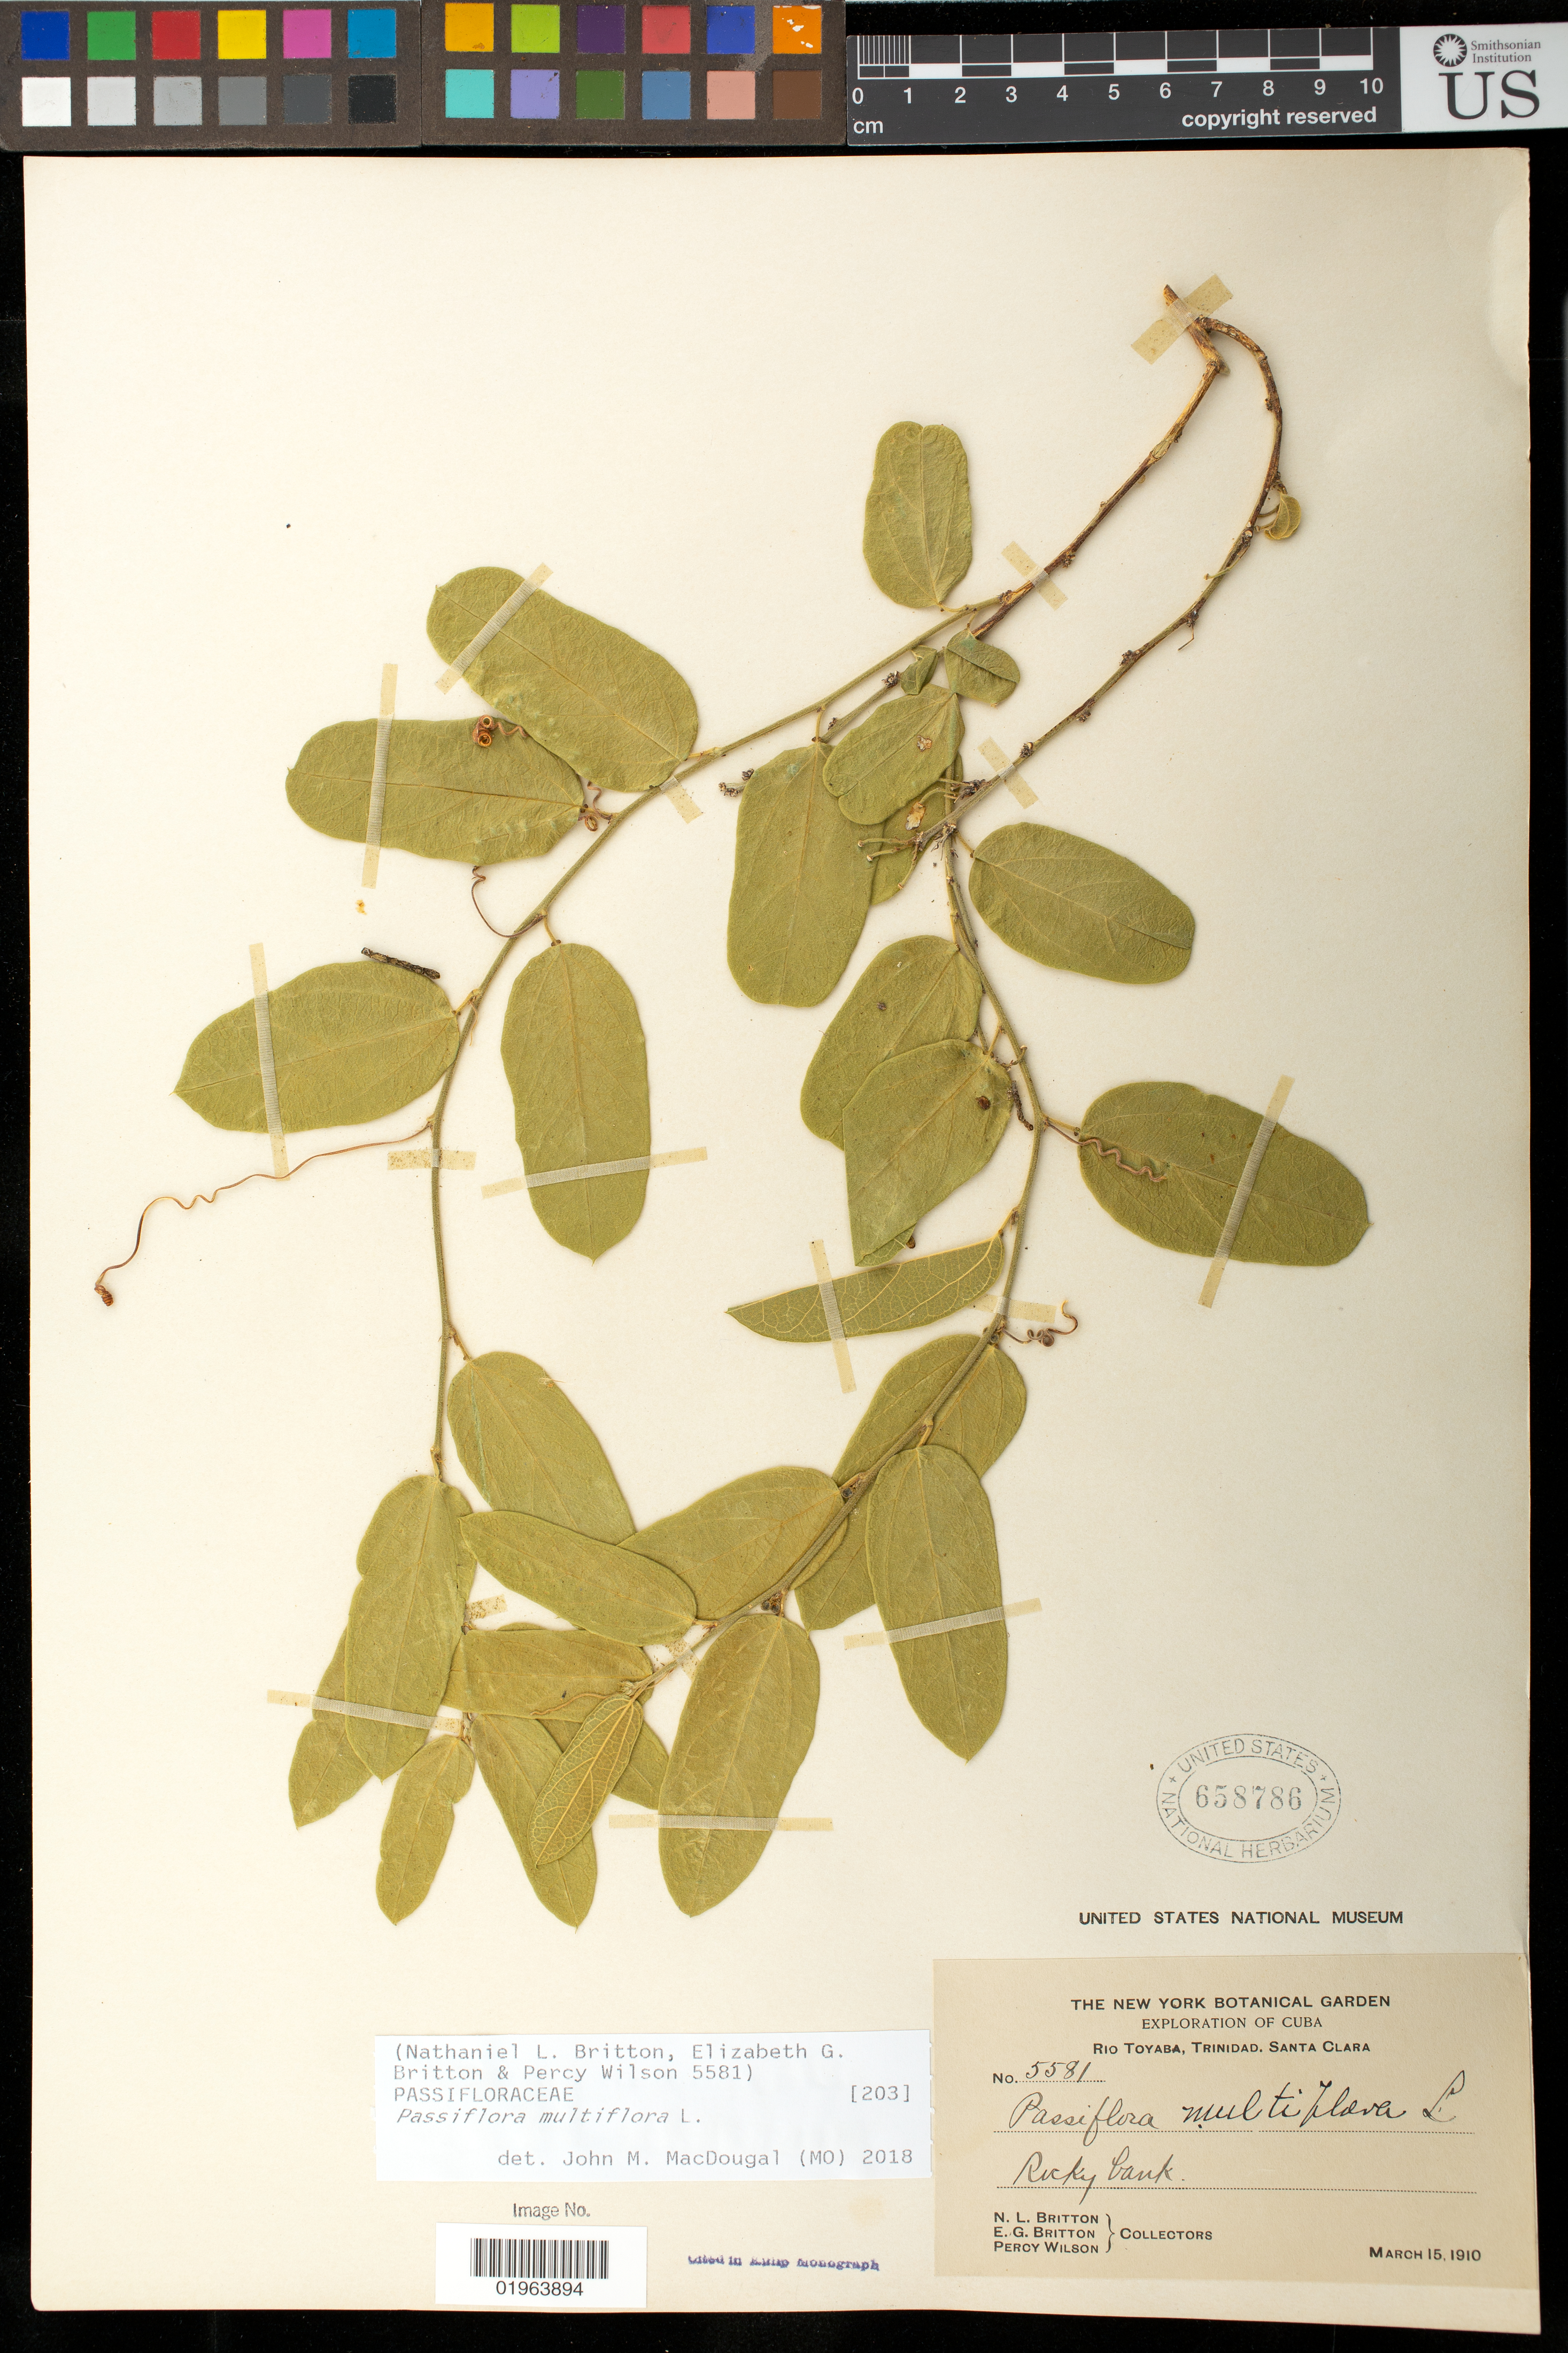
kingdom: Plantae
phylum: Tracheophyta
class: Magnoliopsida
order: Malpighiales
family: Passifloraceae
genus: Passiflora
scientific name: Passiflora multiflora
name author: L.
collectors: E. G. Britton, N. Britton & P. Wilson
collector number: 5581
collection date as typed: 15 Mar 1910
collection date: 1910-03-15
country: Cuba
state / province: Villa Clara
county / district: Santa Clara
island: Cuba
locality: Rio Toyaba, Trinidad, Santa Clara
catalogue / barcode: US 658786